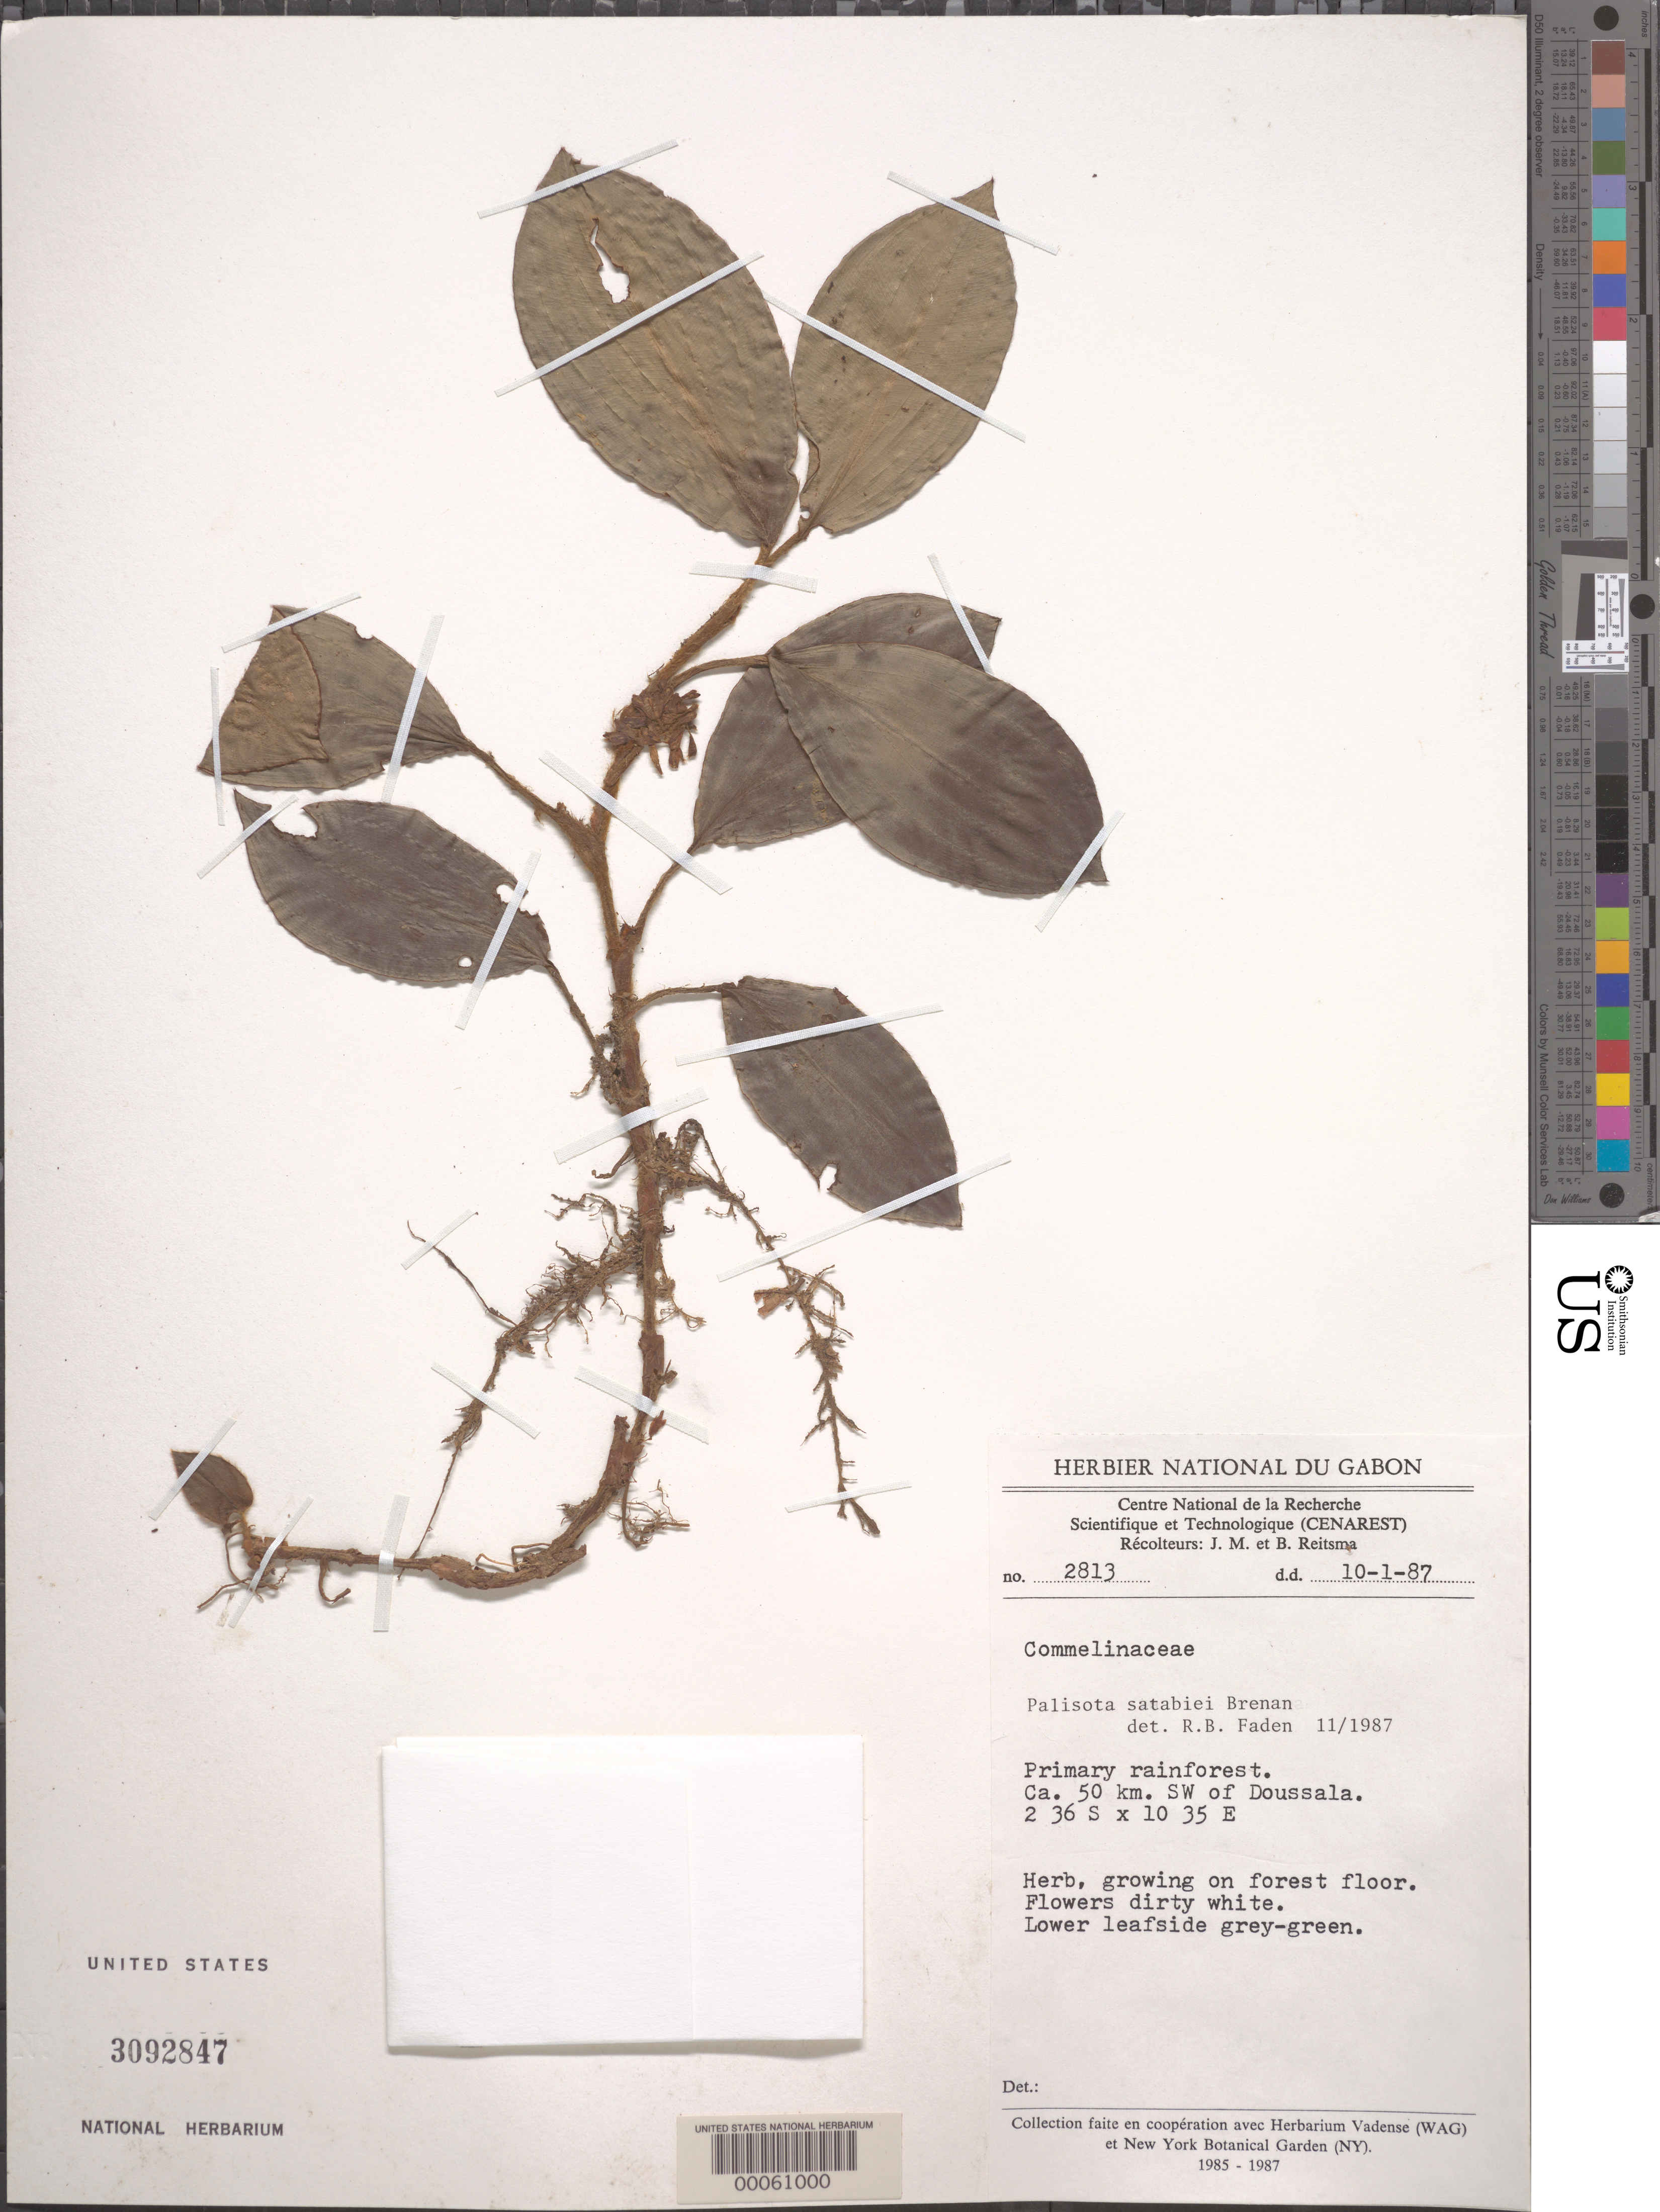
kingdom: Plantae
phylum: Tracheophyta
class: Liliopsida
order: Commelinales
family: Commelinaceae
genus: Palisota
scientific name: Palisota satabiei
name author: Brenan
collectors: J. Reitsma & B. Reitsma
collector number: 2813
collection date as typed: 10 Jan 1987 or 01 Oct 1987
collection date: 1987-01-10 or 1987-10-01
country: Gabon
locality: Ca. 50 km. SW of Doussala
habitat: Primary rainforest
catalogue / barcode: US 3092847